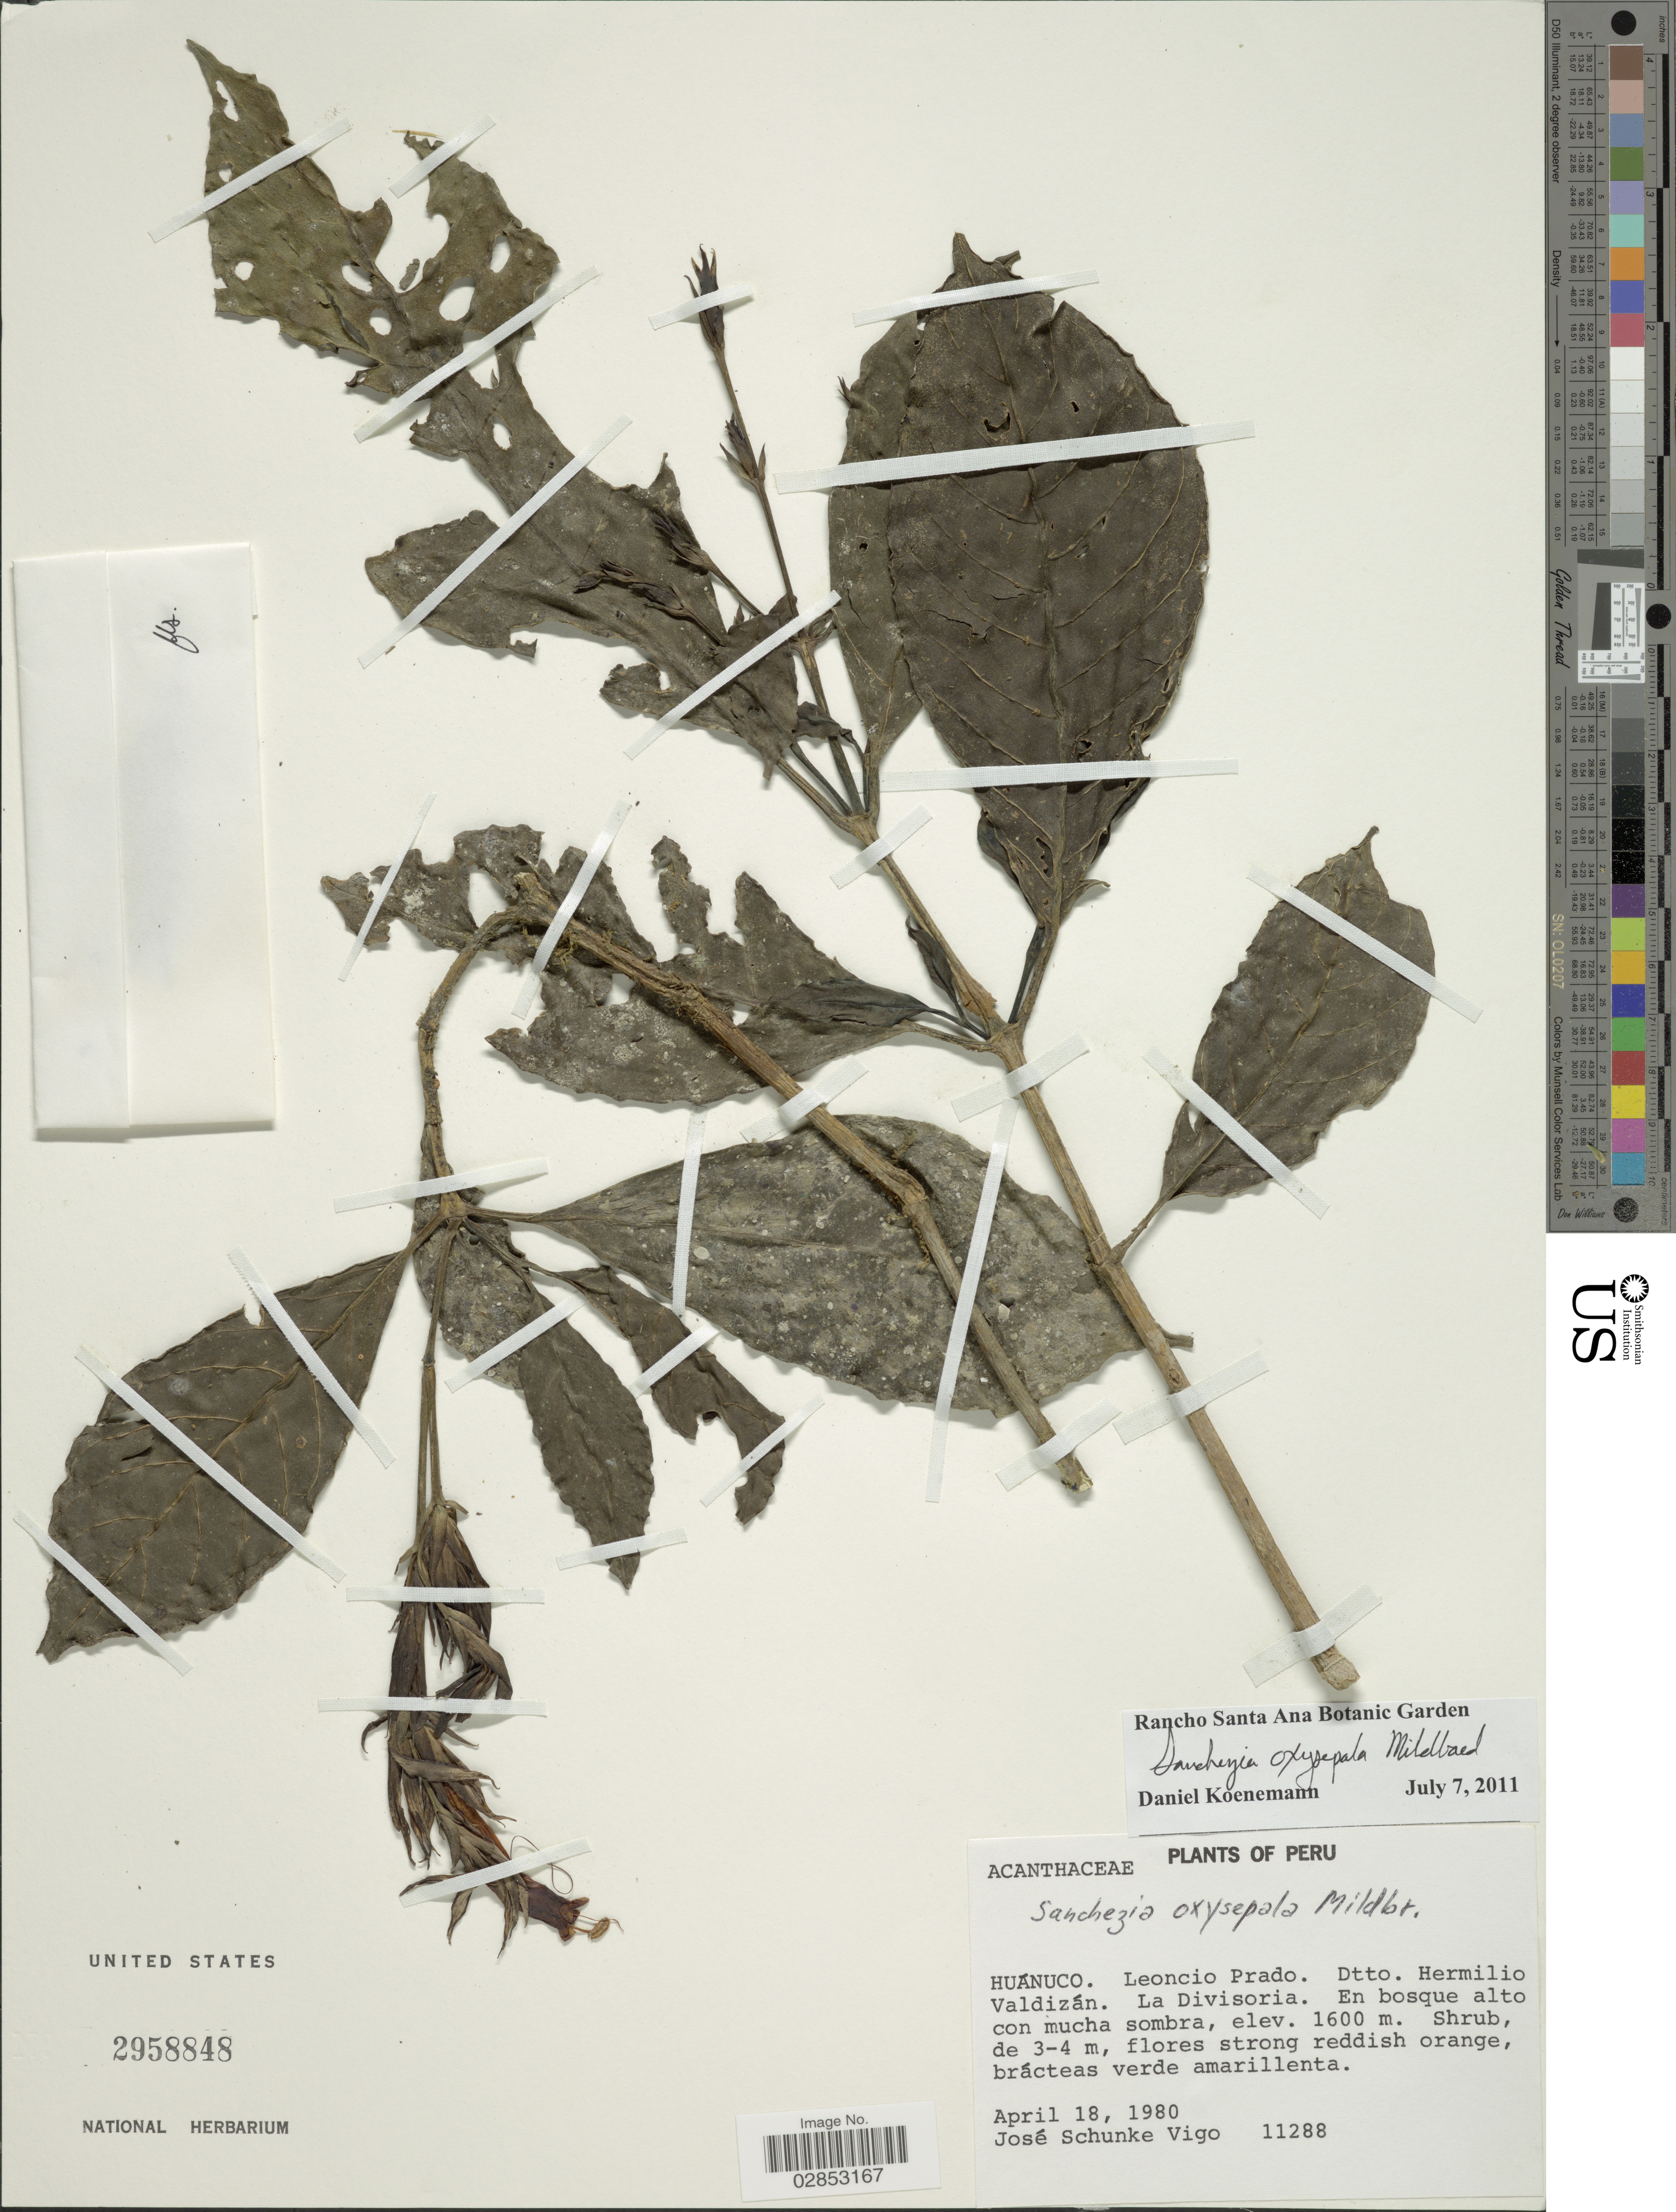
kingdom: Plantae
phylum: Tracheophyta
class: Magnoliopsida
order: Lamiales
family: Acanthaceae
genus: Sanchezia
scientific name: Sanchezia oxysepala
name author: Mildbr.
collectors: J. Schunke Vigo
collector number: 11288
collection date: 1980-04-18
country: Peru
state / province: Huánuco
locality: Leoncio Prado, Dtto. Hermilio Valdizán, La Divisoria.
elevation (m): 1600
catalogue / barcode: US 2958848